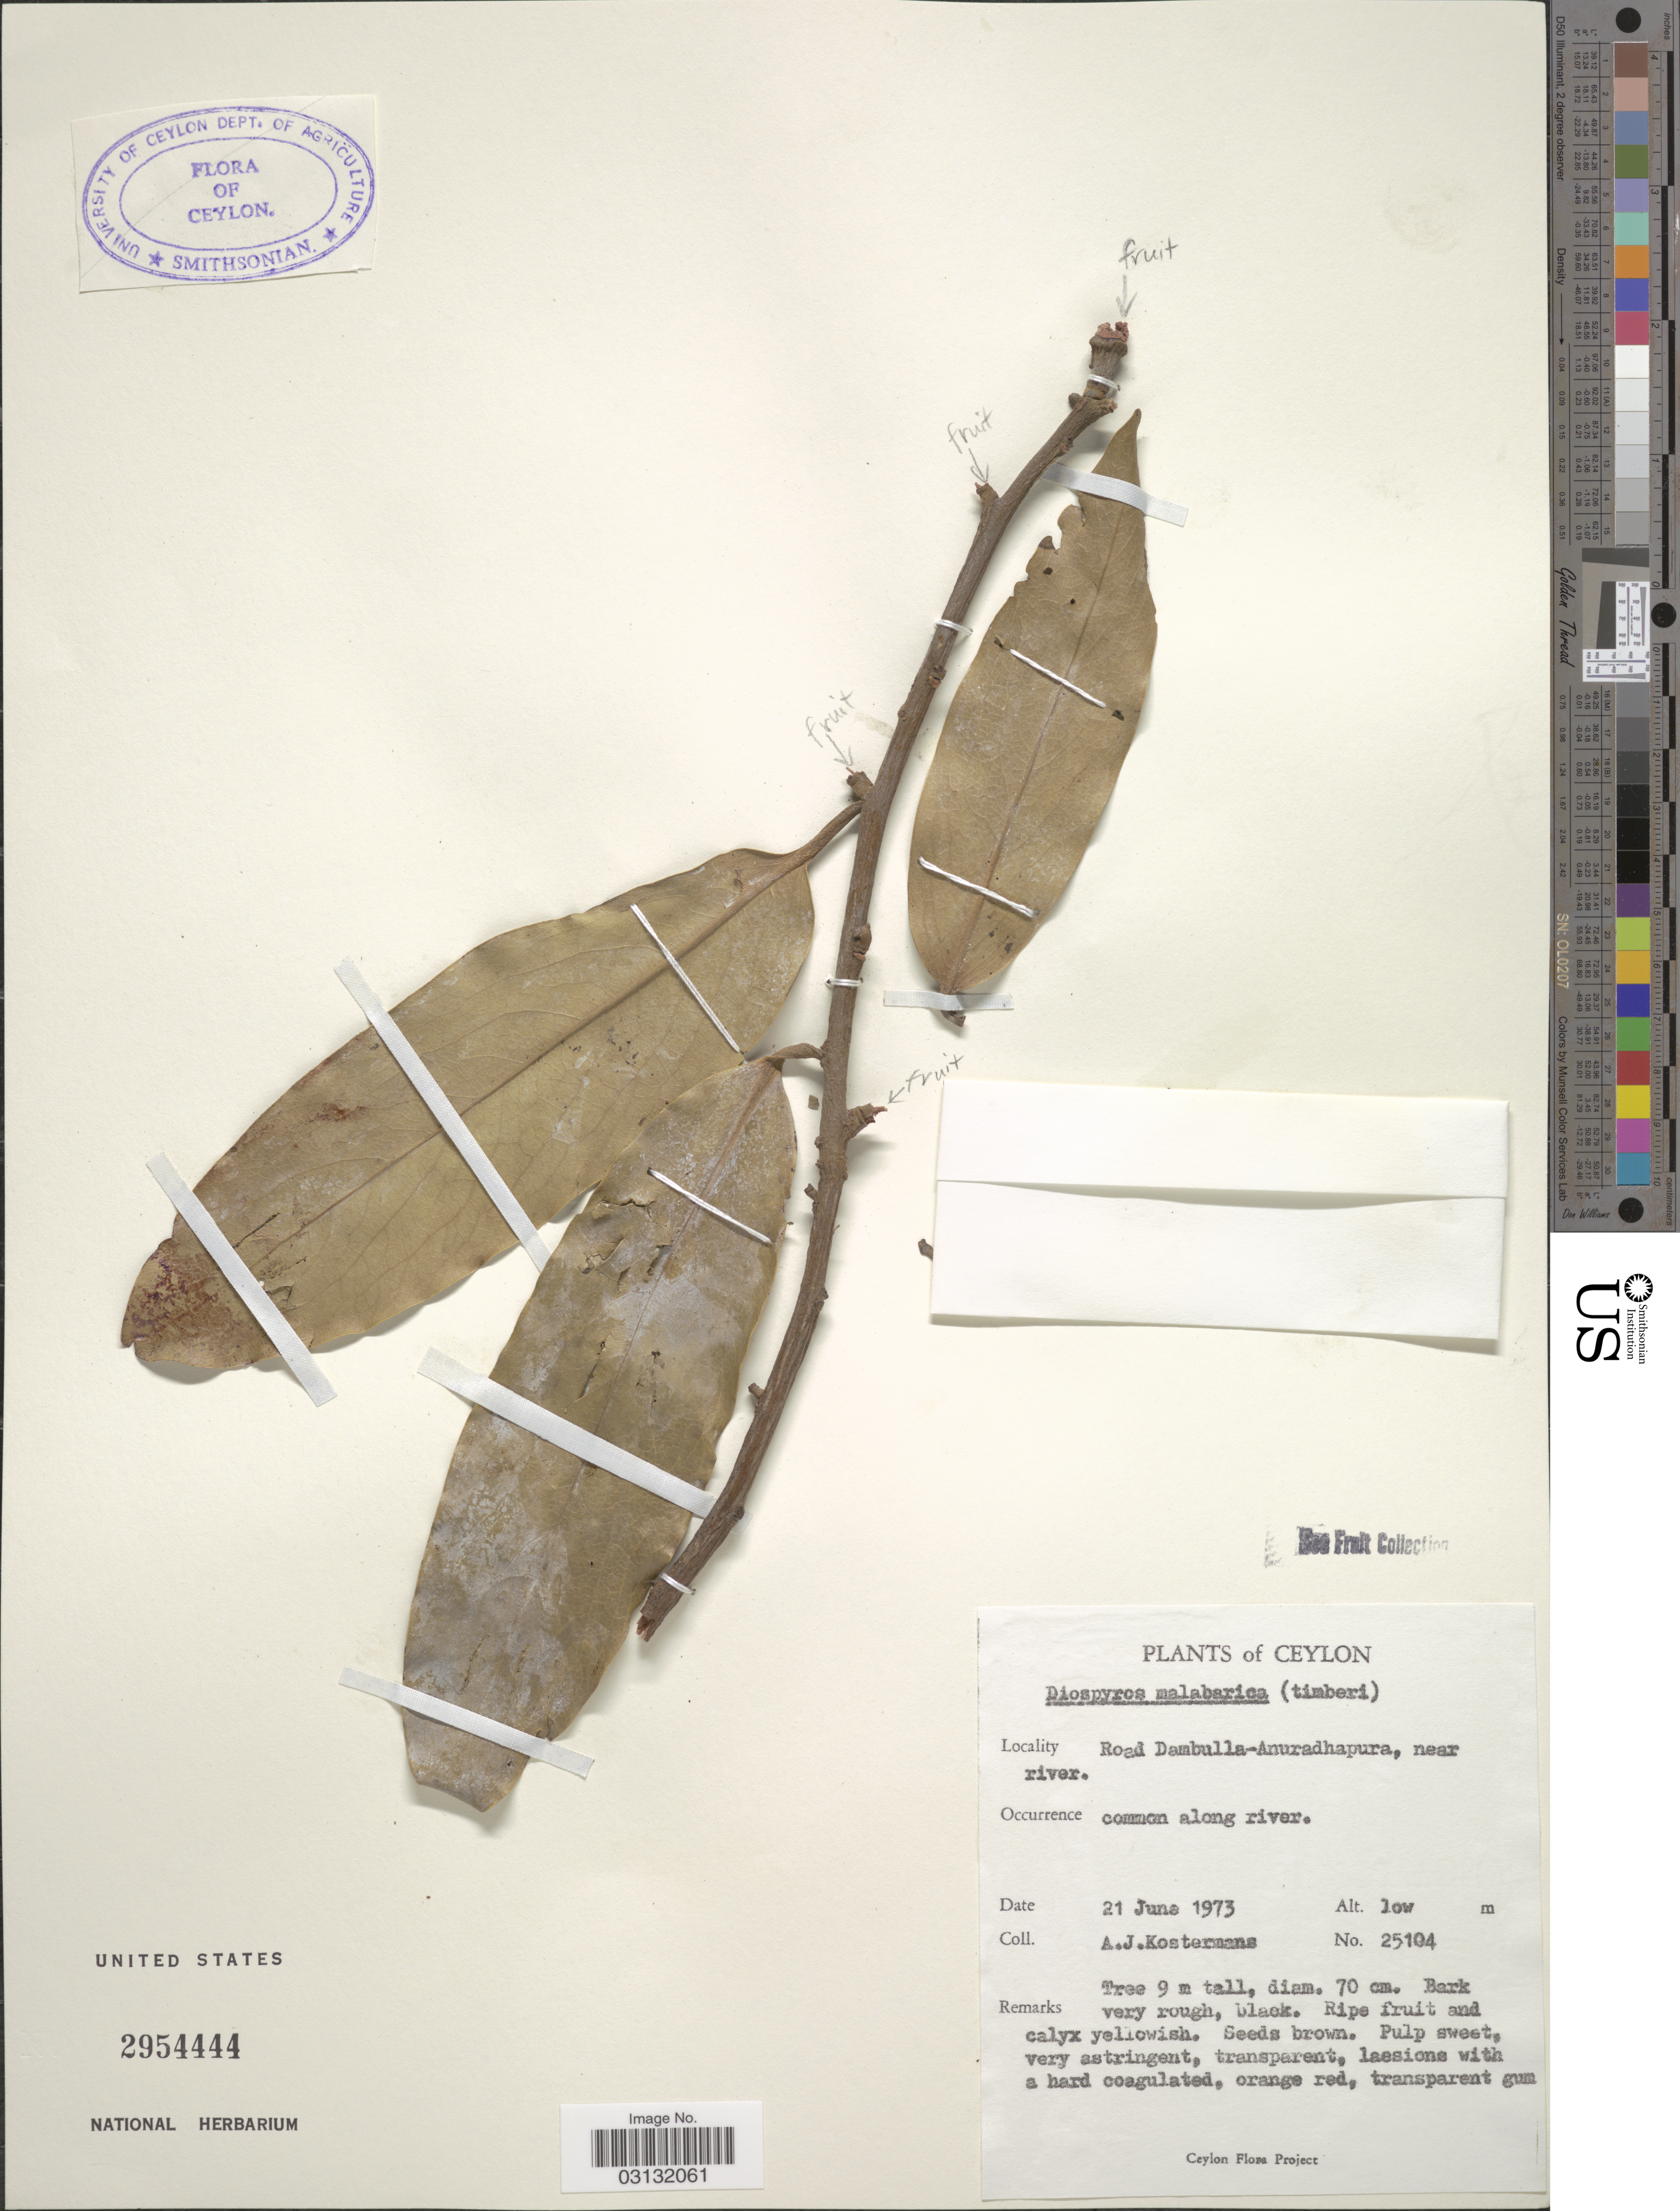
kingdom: Plantae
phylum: Tracheophyta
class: Magnoliopsida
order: Ericales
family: Ebenaceae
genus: Diospyros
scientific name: Diospyros malabarica var. malabarica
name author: (Desr.) Kostel.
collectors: A. J. G. Kostermans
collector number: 25104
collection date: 1973-06-21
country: Sri Lanka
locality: Ceylon, Road Dambulla-Anuradhapura, near river.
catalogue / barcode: US 2954444